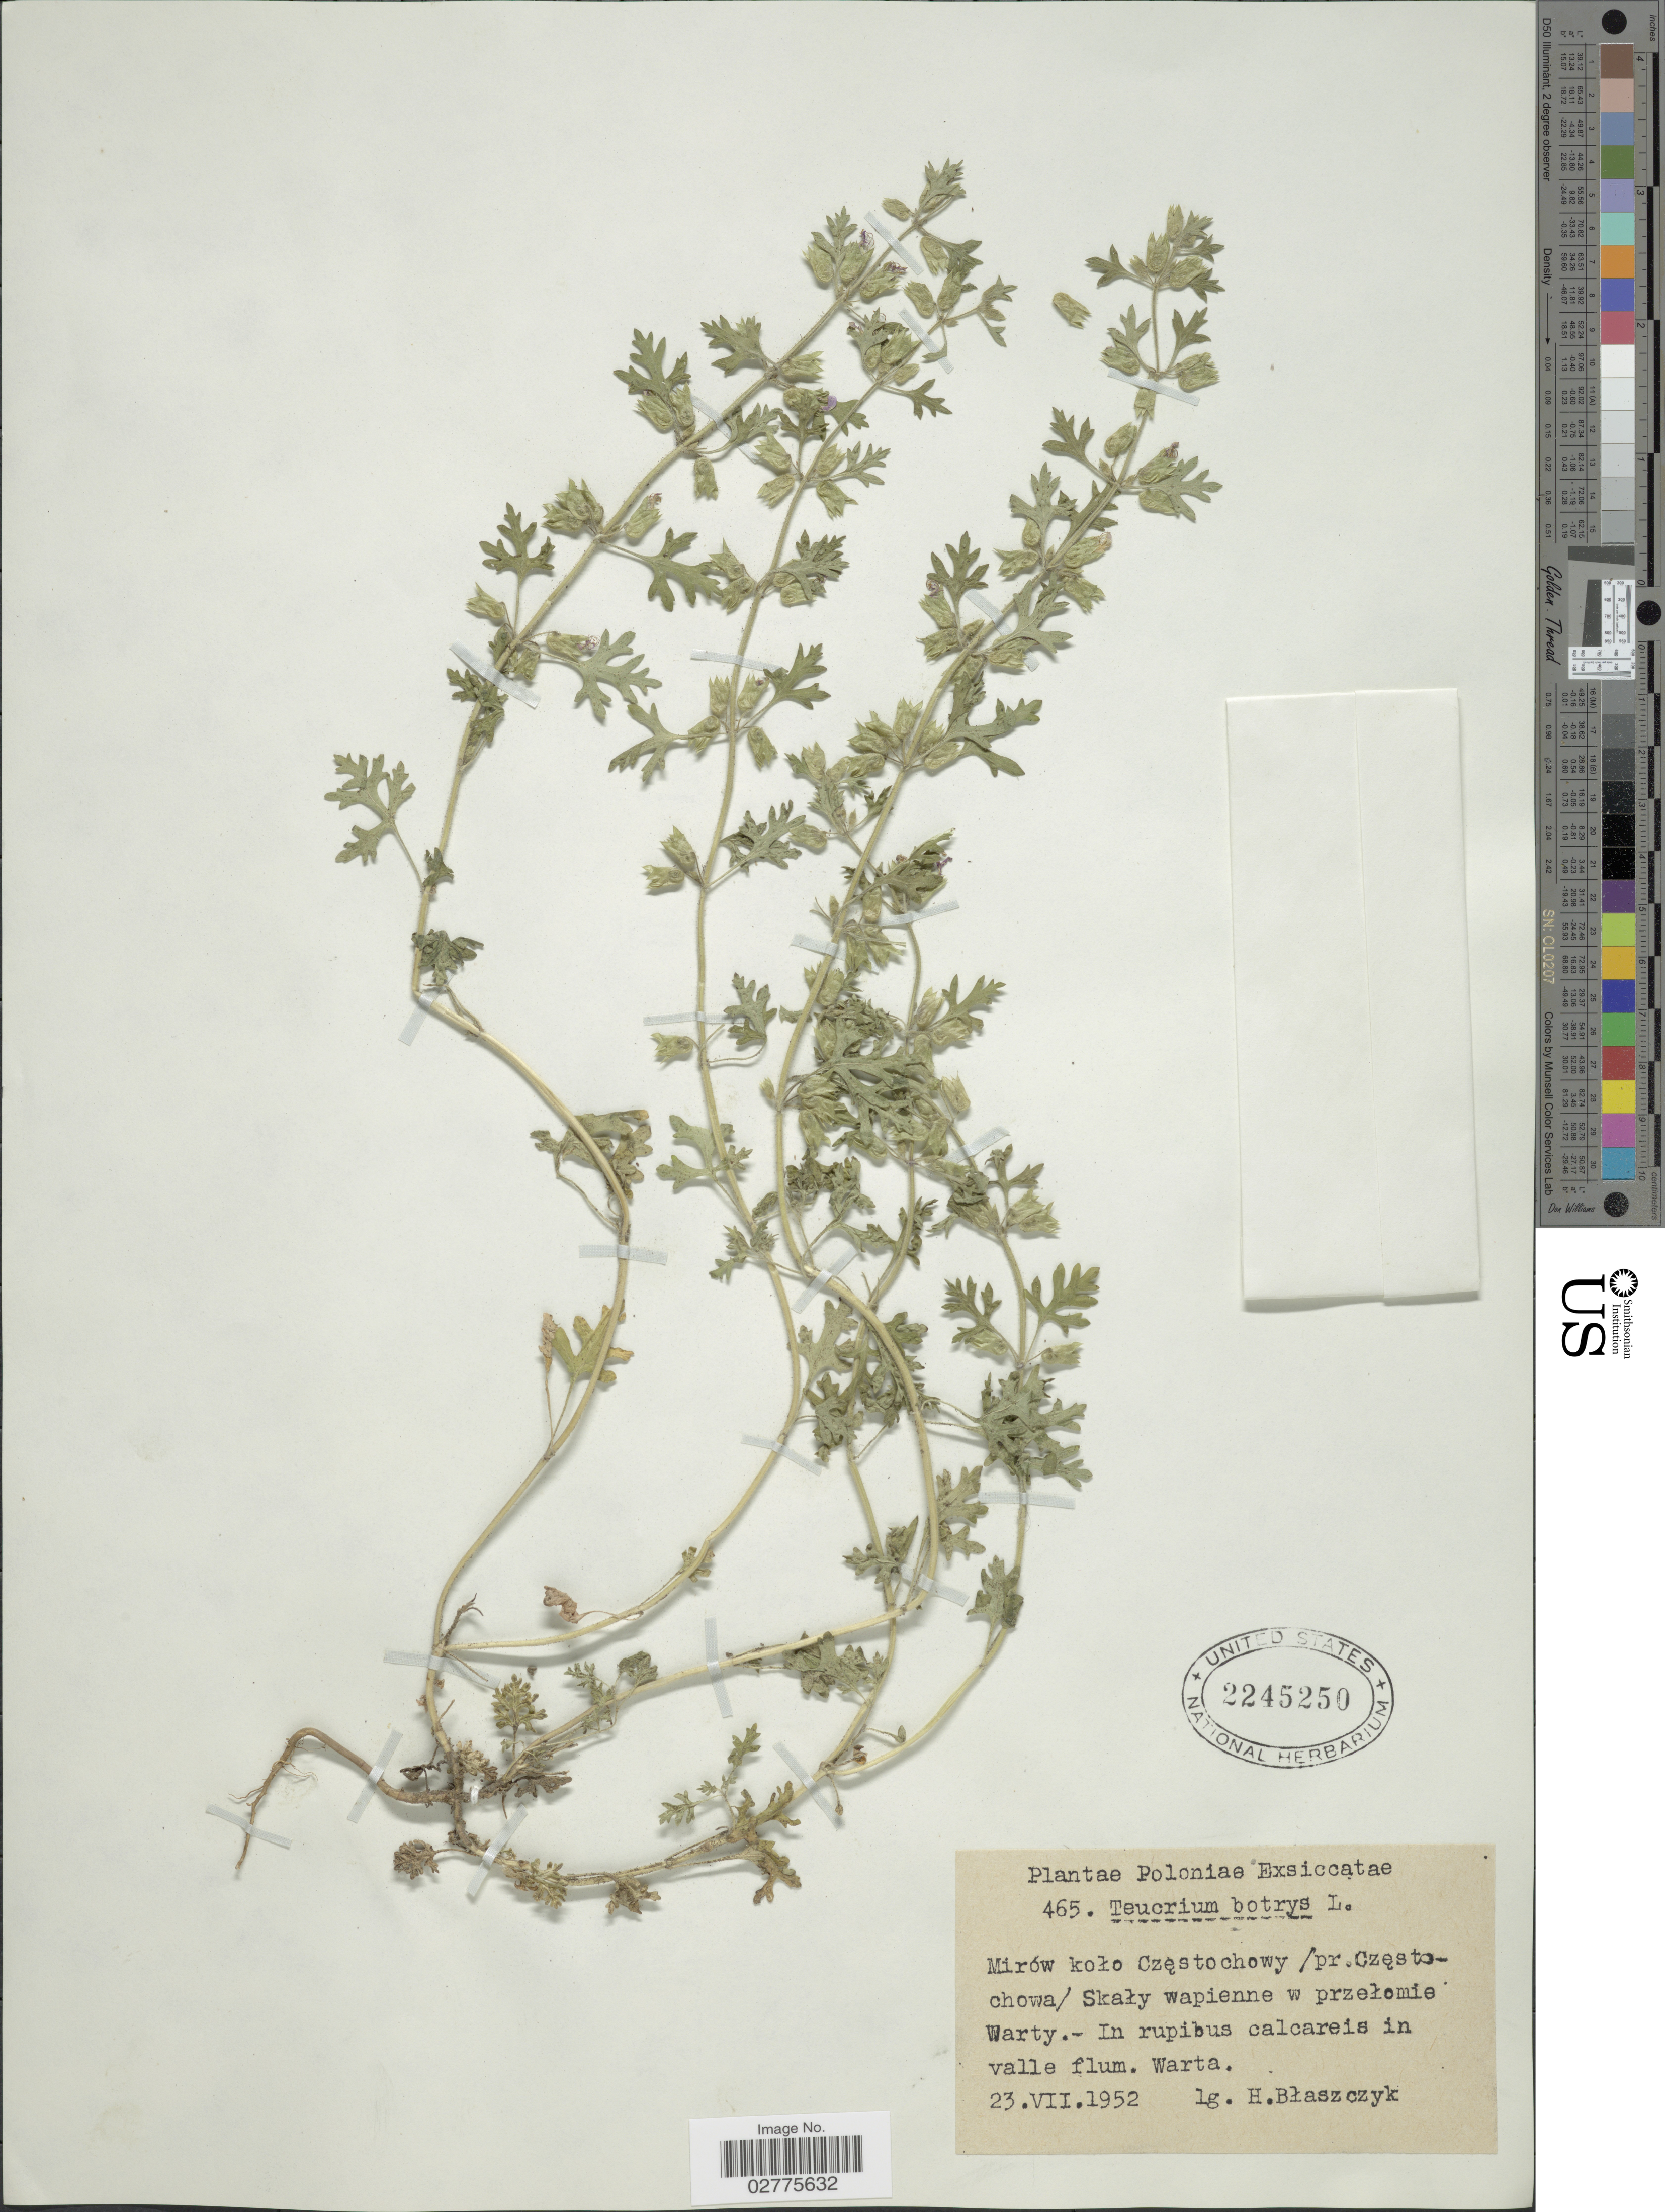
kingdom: Plantae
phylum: Tracheophyta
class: Magnoliopsida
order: Lamiales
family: Lamiaceae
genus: Teucrium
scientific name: Teucrium botrys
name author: L.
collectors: H. Blaszczyk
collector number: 465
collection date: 1952-07-23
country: Poland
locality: Mirów kolo Czestochowy / pr.Czestochowa/Skaly wapienne w przelomie Warty.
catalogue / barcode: US 2245250